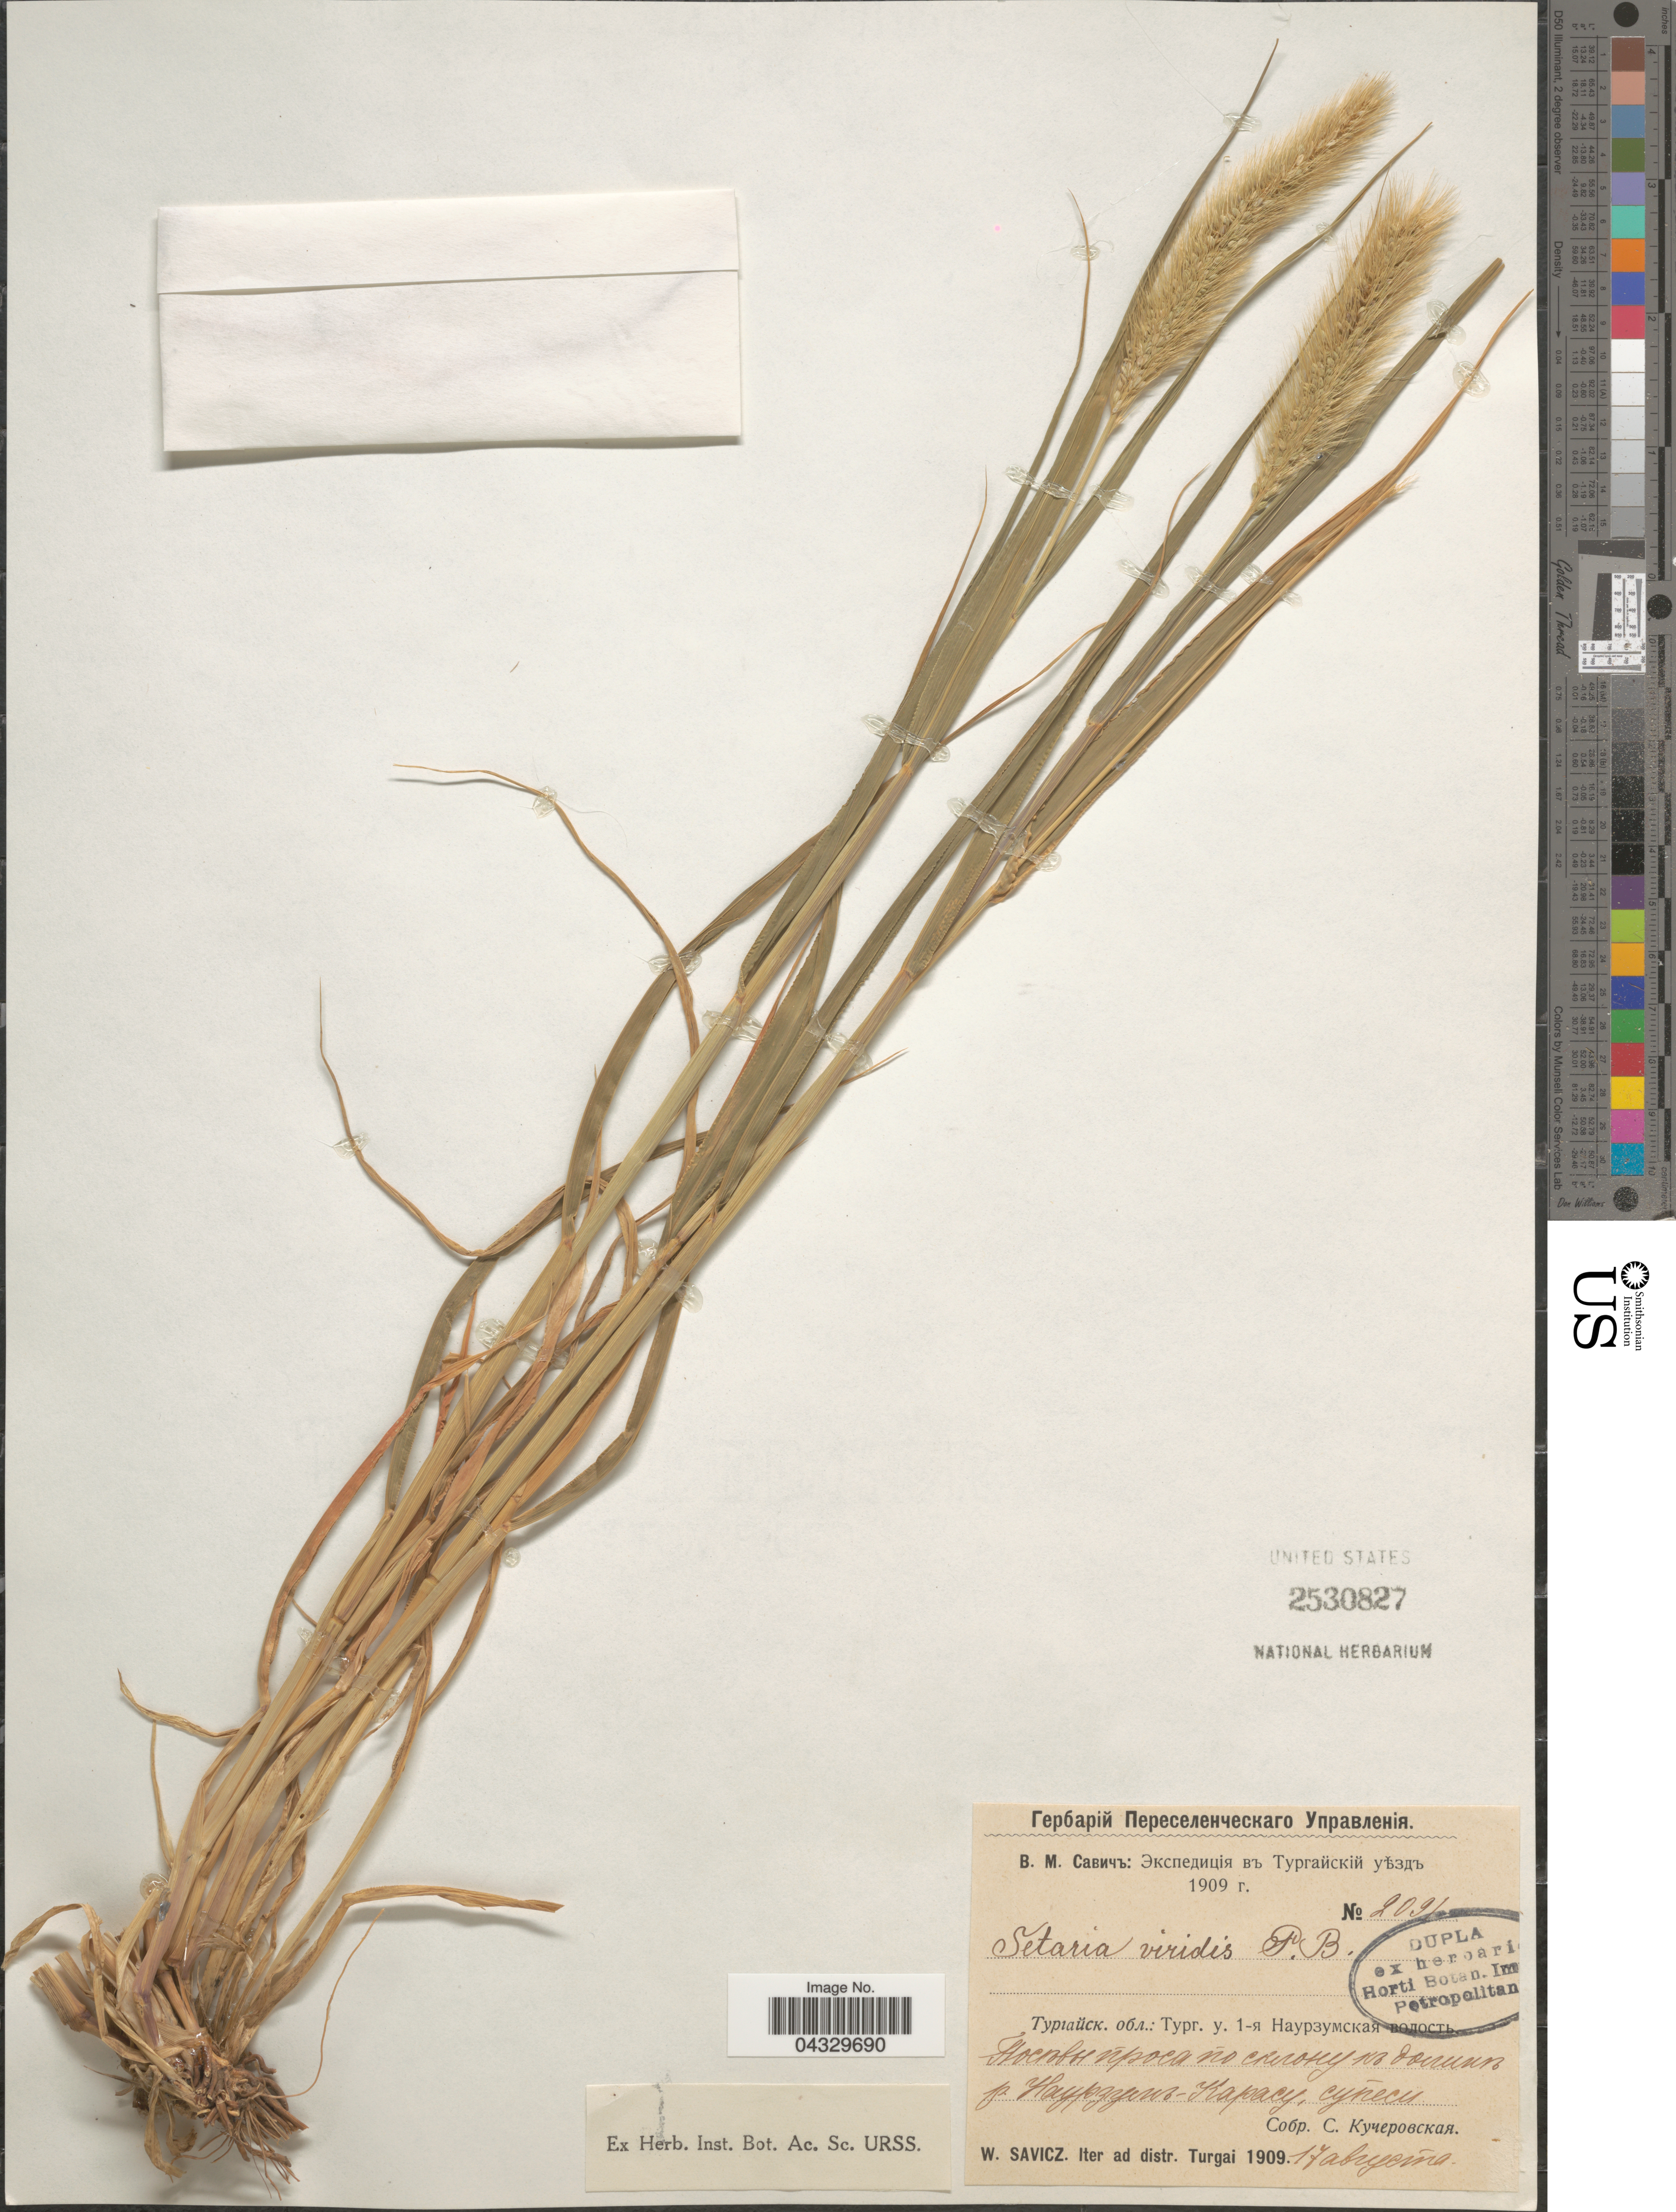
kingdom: Plantae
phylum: Tracheophyta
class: Liliopsida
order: Poales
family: Poaceae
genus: Setaria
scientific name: Setaria viridis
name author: (L.) P. Beauv.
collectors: W. Savicz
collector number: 2091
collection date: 1909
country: Kazakhstan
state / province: Qustanay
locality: Iter ad distr. Turgai 1909. Naurzum-Karasu river.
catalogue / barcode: US 2530827